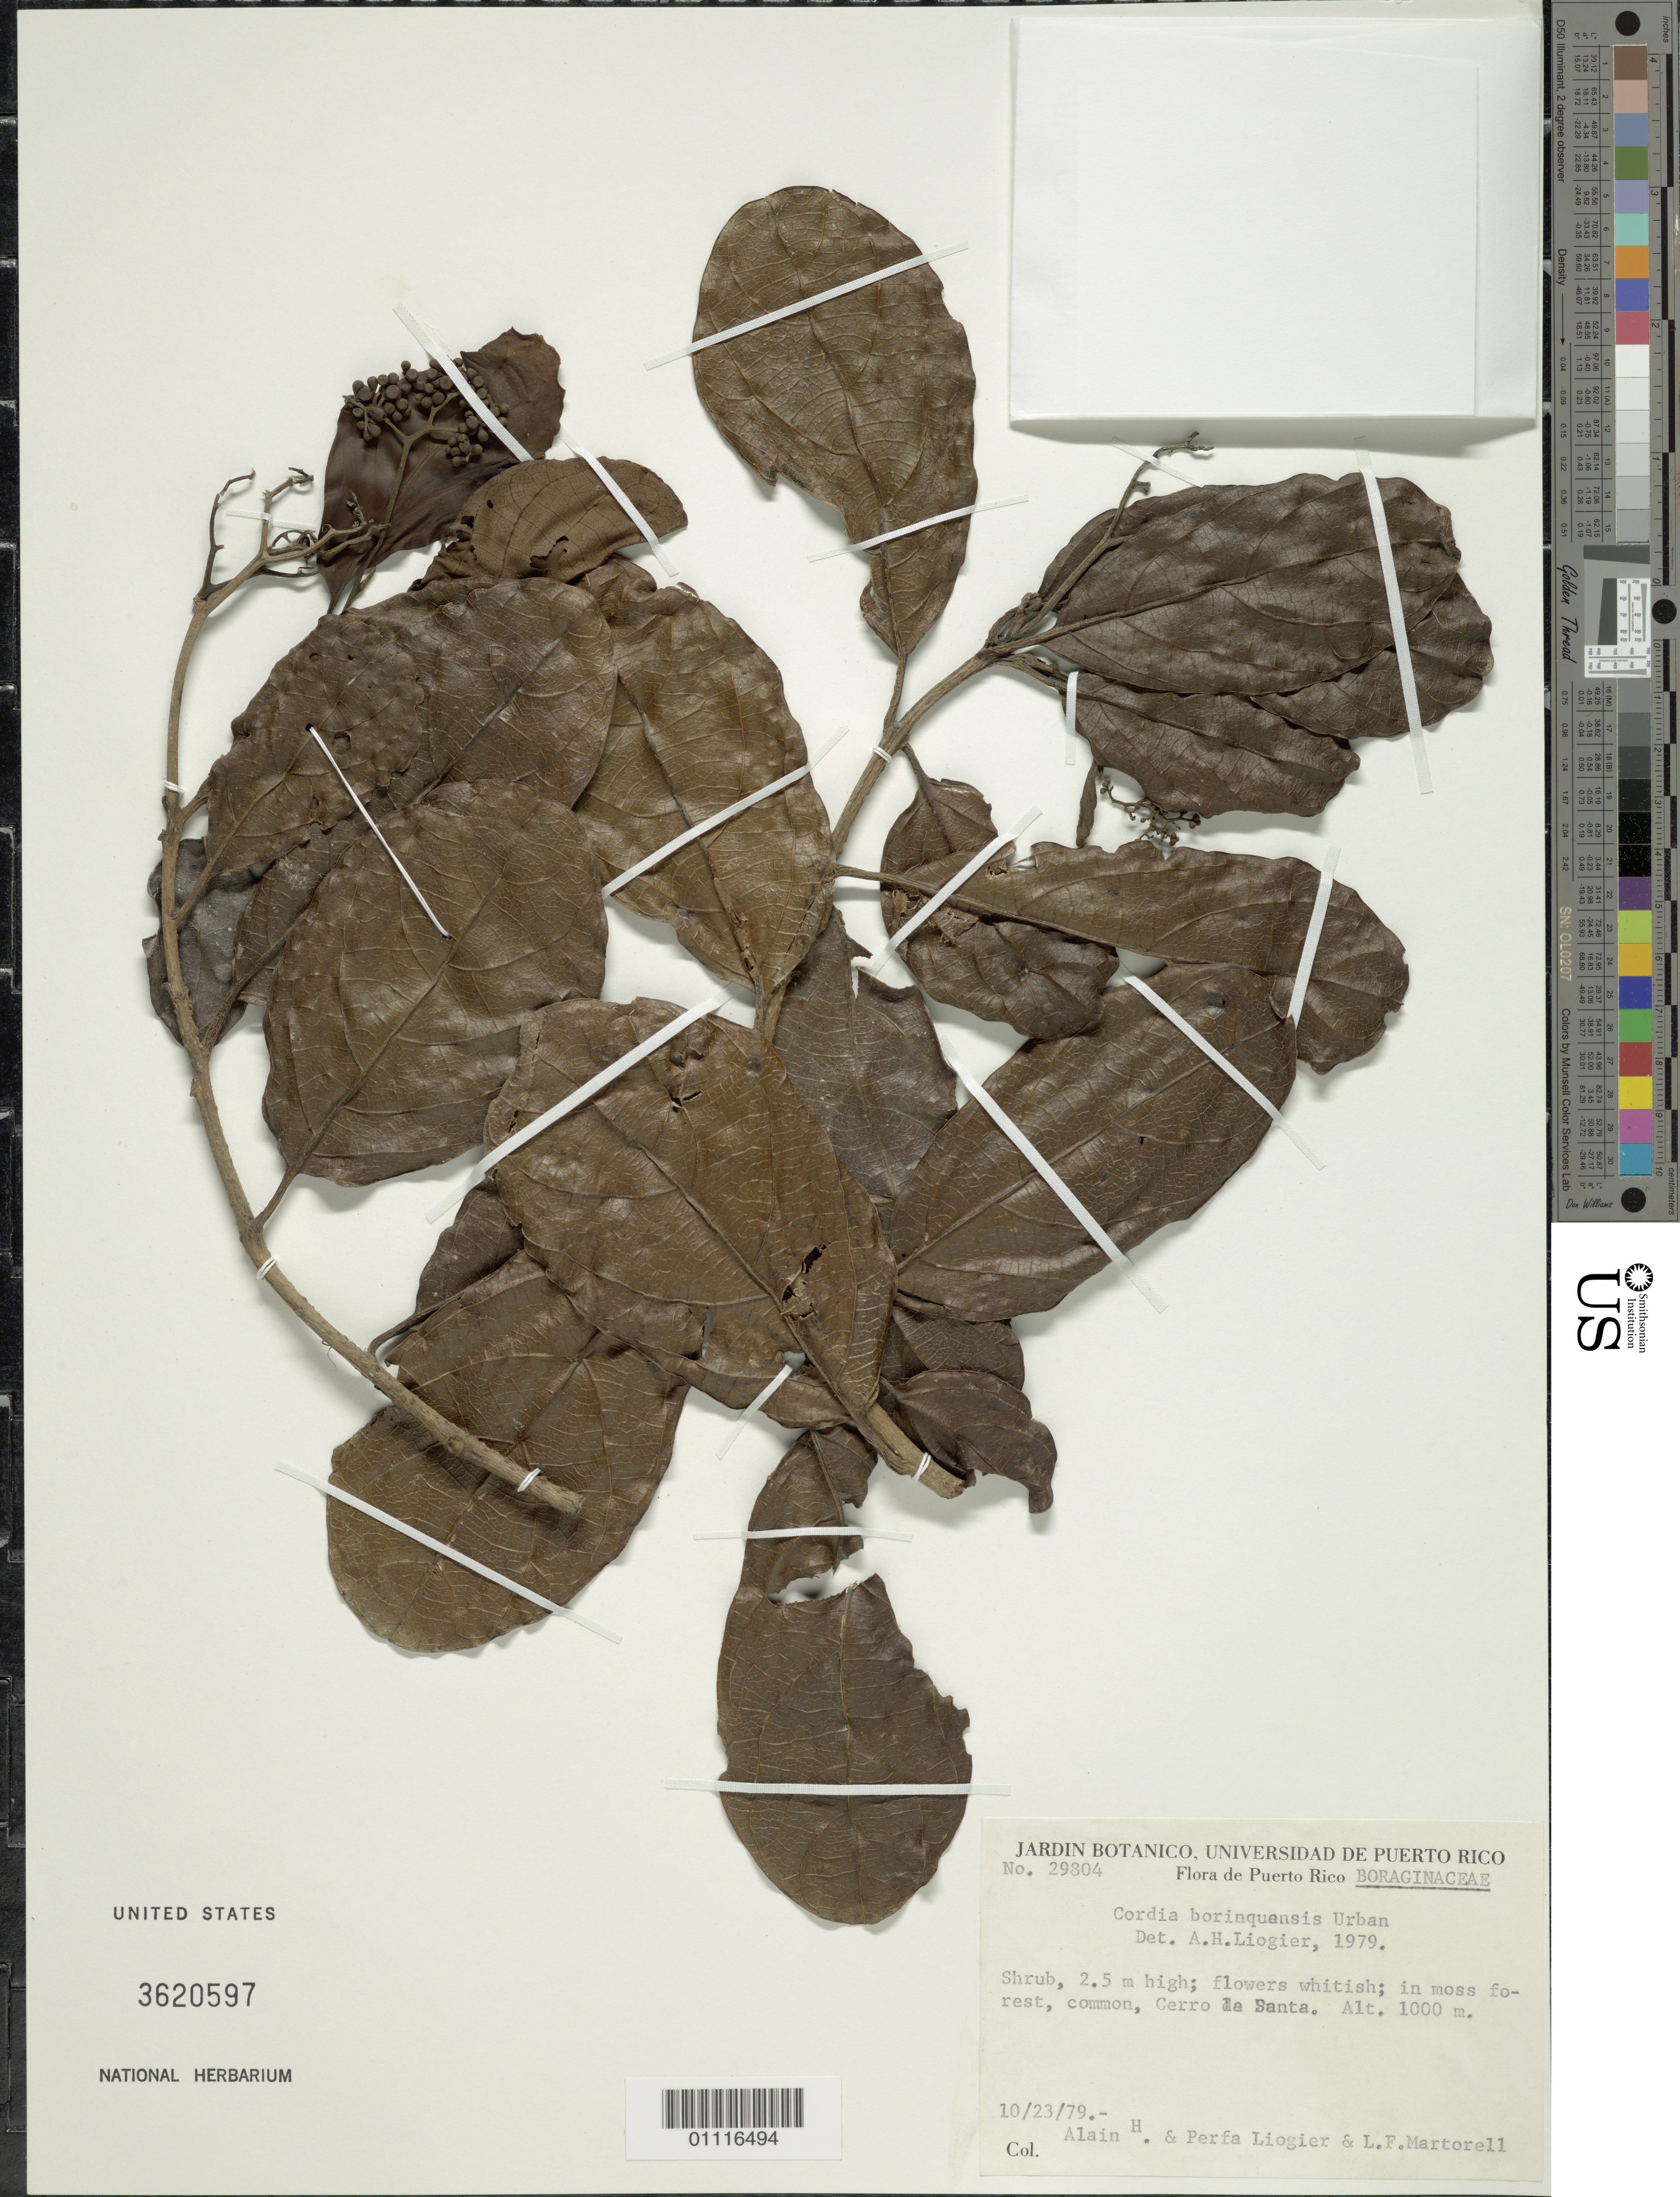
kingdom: Plantae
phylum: Tracheophyta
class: Magnoliopsida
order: Boraginales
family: Cordiaceae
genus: Cordia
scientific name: Cordia borinquensis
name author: Urb.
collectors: A. H. Liogier, M. P. Liogier & L. Martorell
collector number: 29804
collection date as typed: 23 Oct 1979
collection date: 1979-10-23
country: Puerto Rico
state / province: San Lorenzo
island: Puerto Rico I.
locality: Cerro la Santa, in moss forest.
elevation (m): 1000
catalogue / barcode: US 3620597